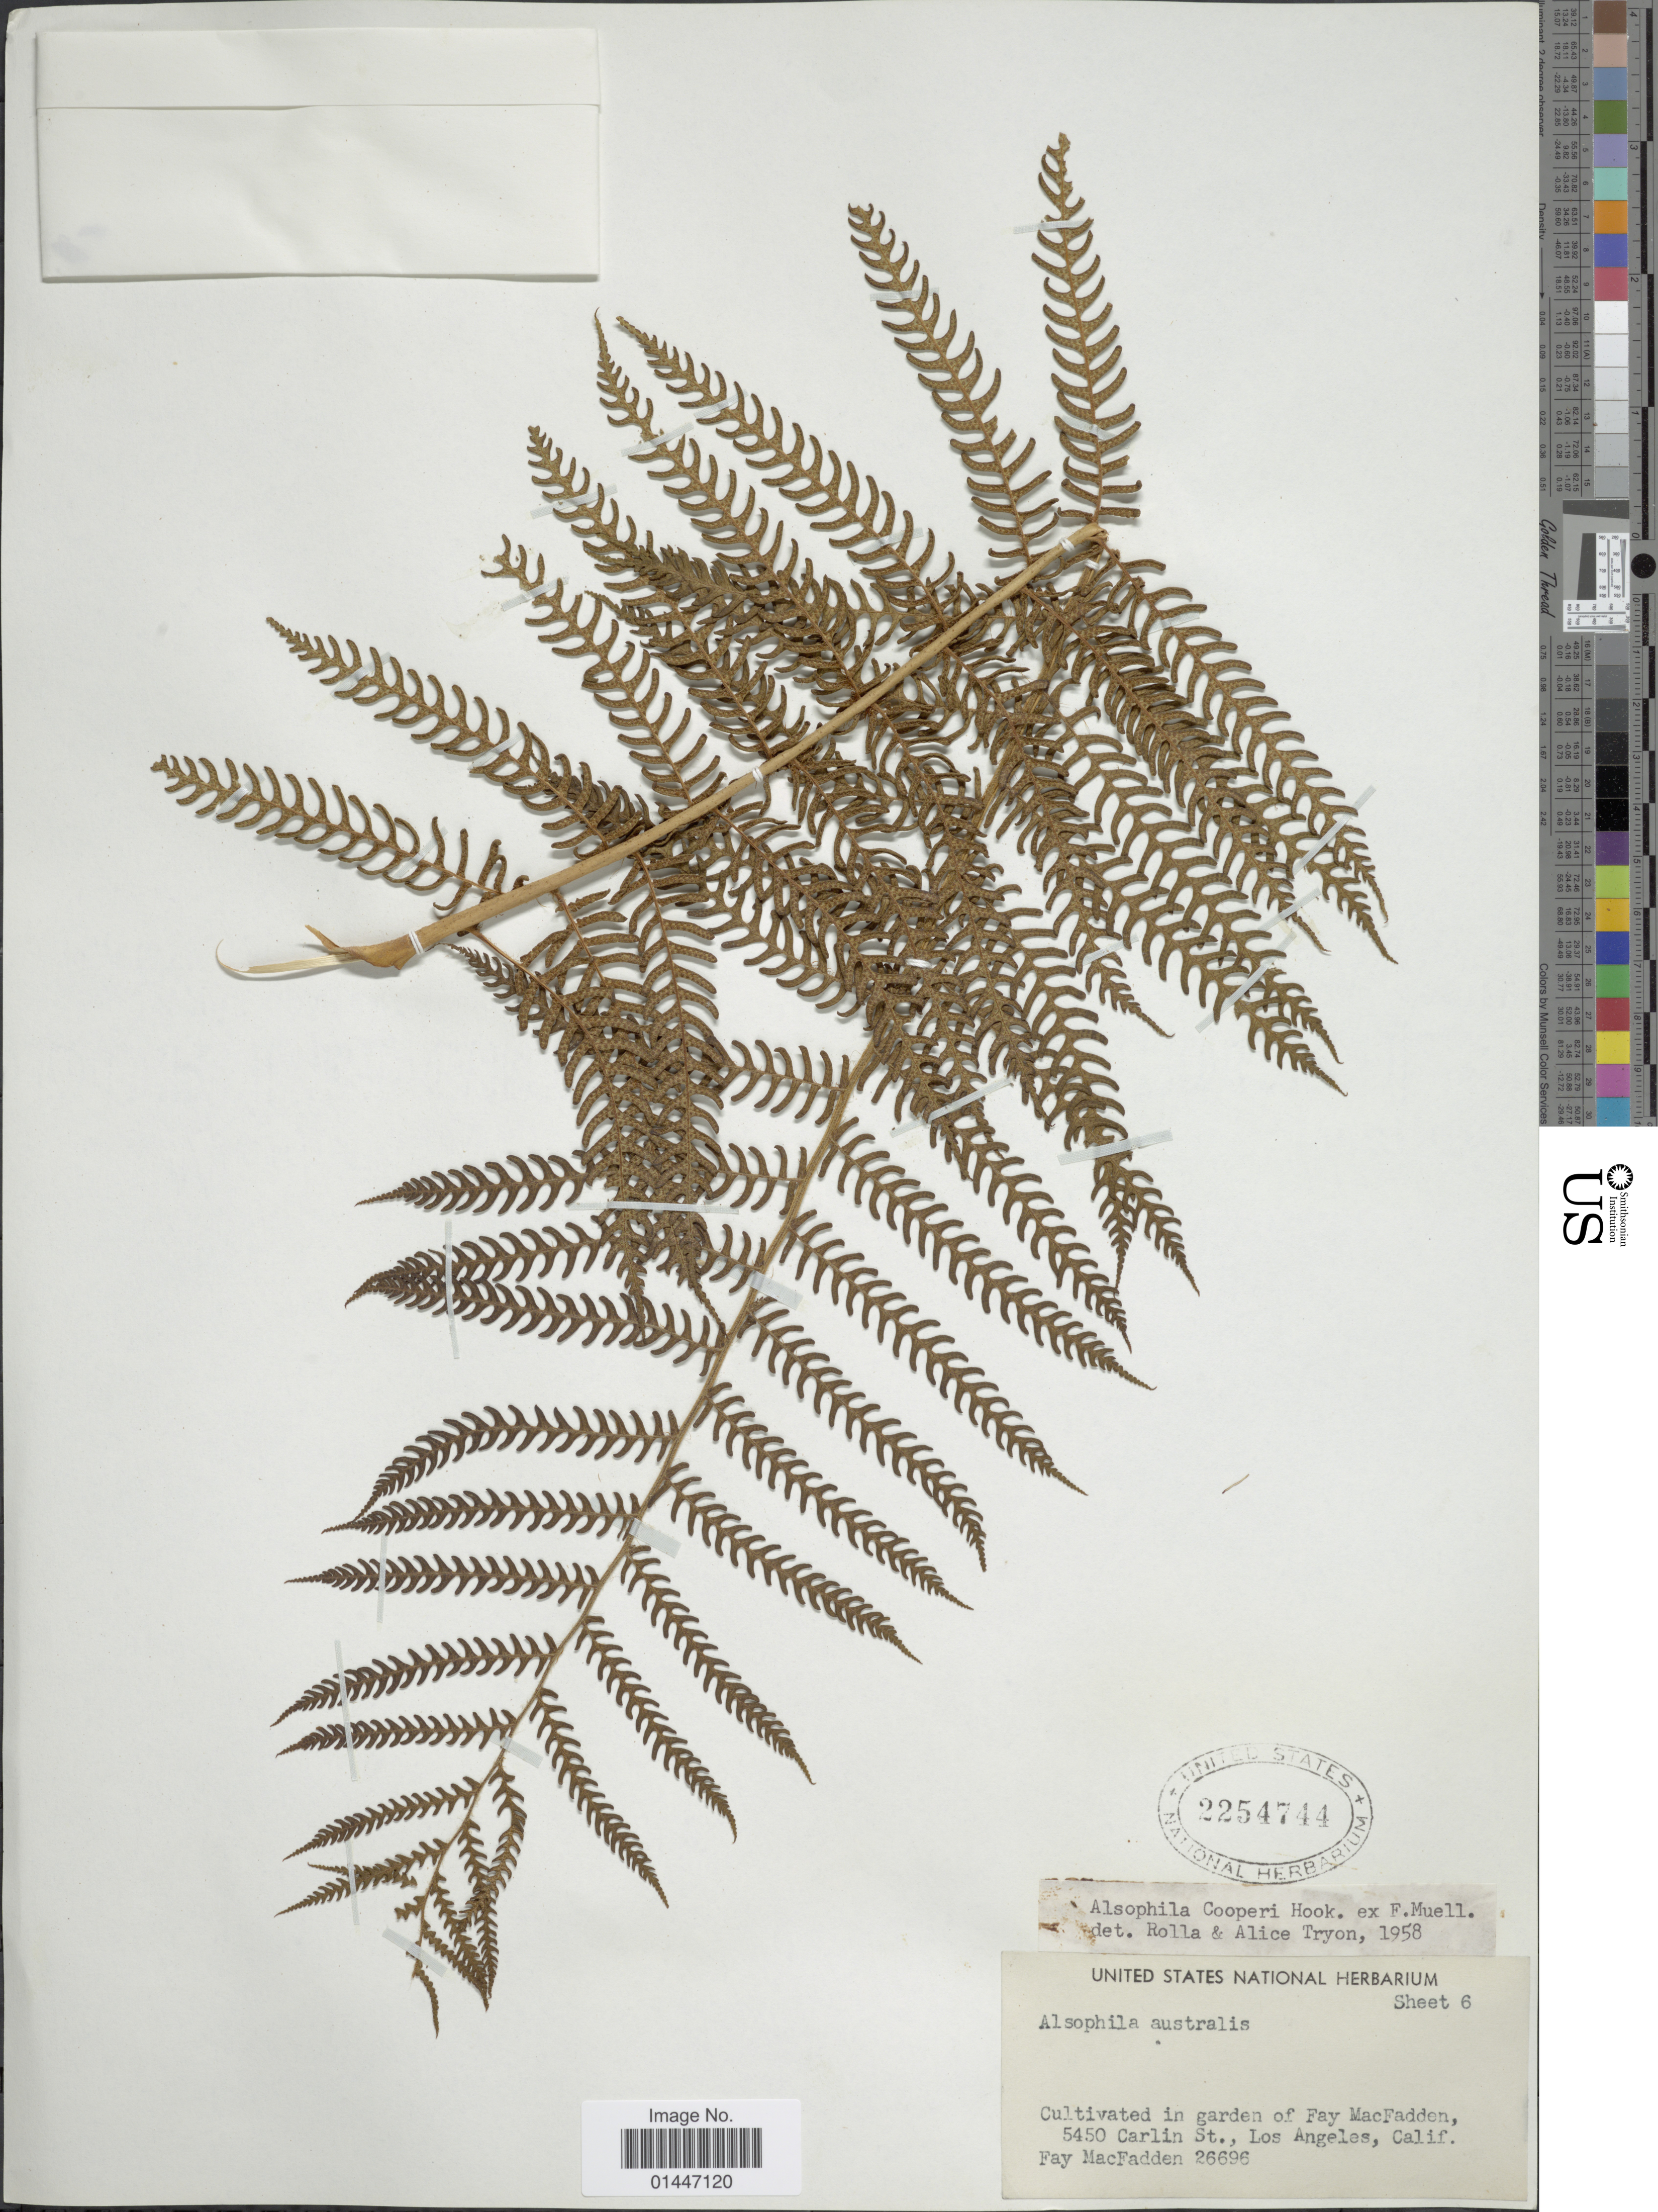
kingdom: Plantae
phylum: Tracheophyta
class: Polypodiopsida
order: Cyatheales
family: Cyatheaceae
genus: Sphaeropteris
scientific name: Sphaeropteris cooperi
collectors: F. MacFadden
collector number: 26696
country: United States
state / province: California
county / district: Los Angeles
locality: In garden of Fay MacFadden, 5450 Carlin St., Los Angeles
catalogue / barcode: US 2254744